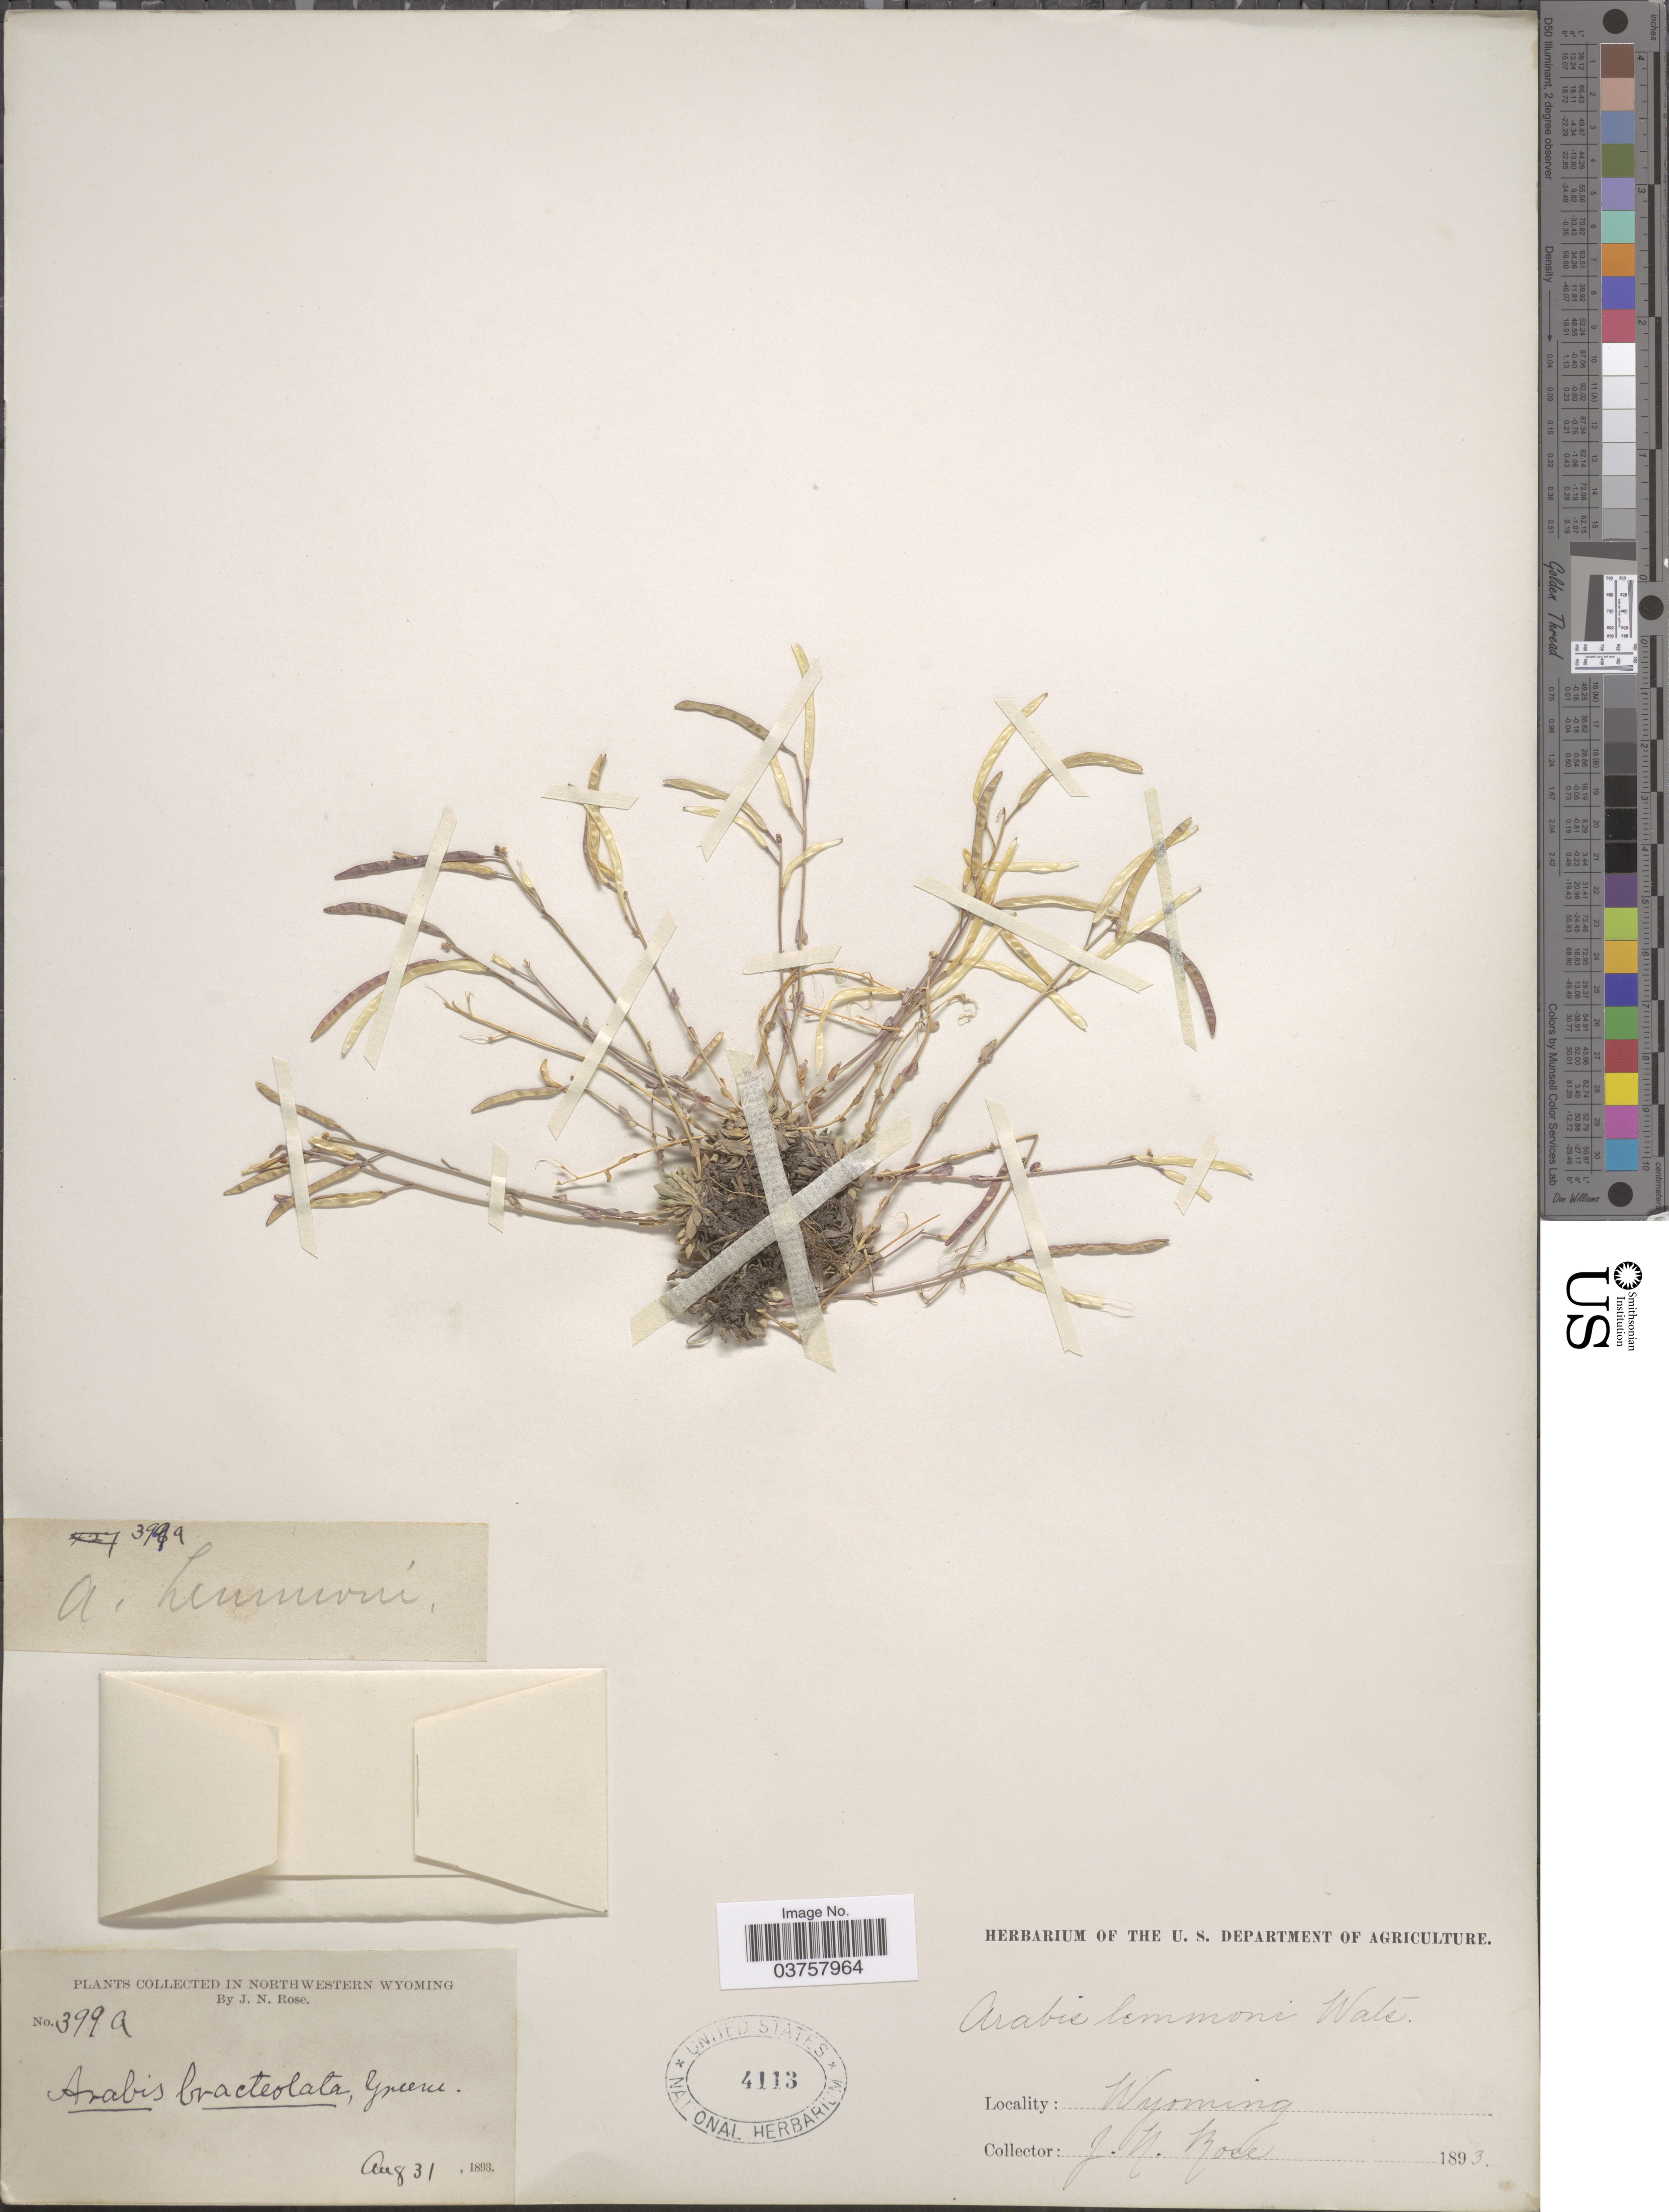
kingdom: Plantae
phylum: Tracheophyta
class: Magnoliopsida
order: Brassicales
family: Brassicaceae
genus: Arabis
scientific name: Arabis lemmonii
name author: S. Watson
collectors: J. N. Rose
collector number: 399a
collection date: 1893-08-31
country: United States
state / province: Wyoming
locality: Northwestern Wyoming.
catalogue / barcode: US 4113